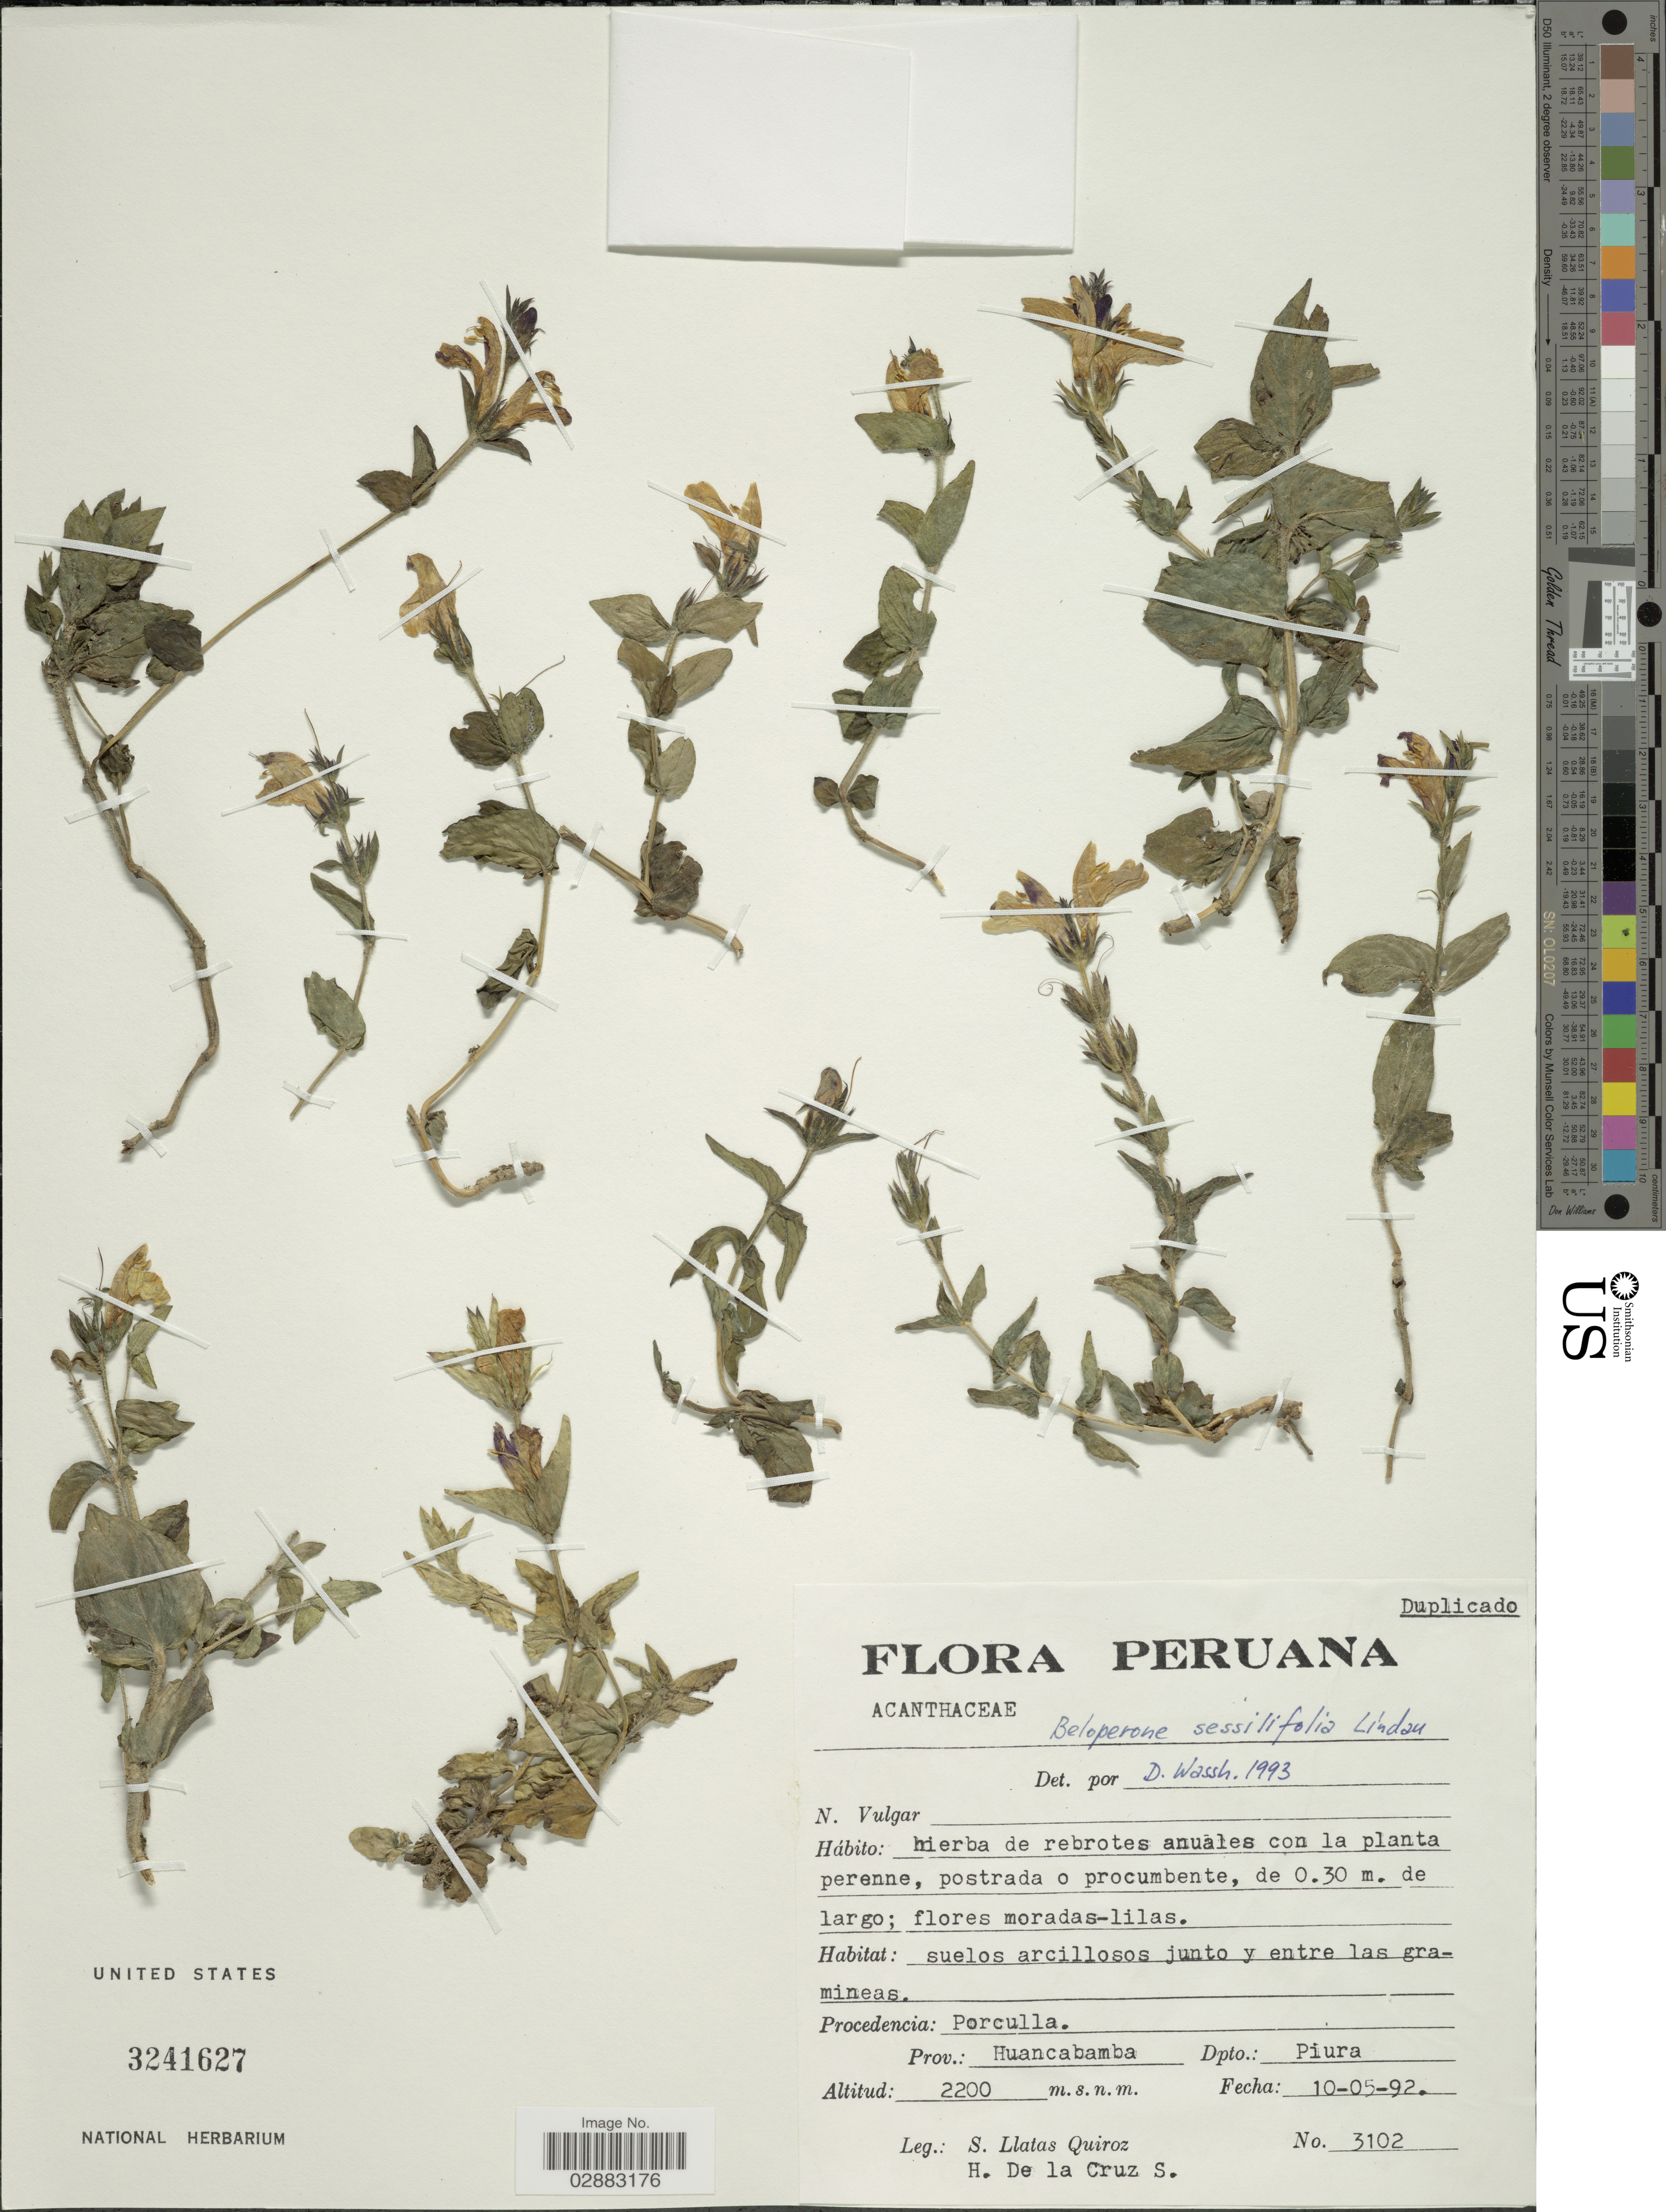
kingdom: Plantae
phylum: Tracheophyta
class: Magnoliopsida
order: Lamiales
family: Acanthaceae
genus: Justicia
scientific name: Justicia sessilifolia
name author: (Lindau) Wassh.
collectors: S. Llatas Quiroz & H. De la Cruz S.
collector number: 3102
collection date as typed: Transcribed d/m/y: 10/5/92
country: Peru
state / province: Piura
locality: Porculla. Prov.: Huancabamba. Dpto.: Piura.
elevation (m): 2200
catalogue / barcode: US 3241627